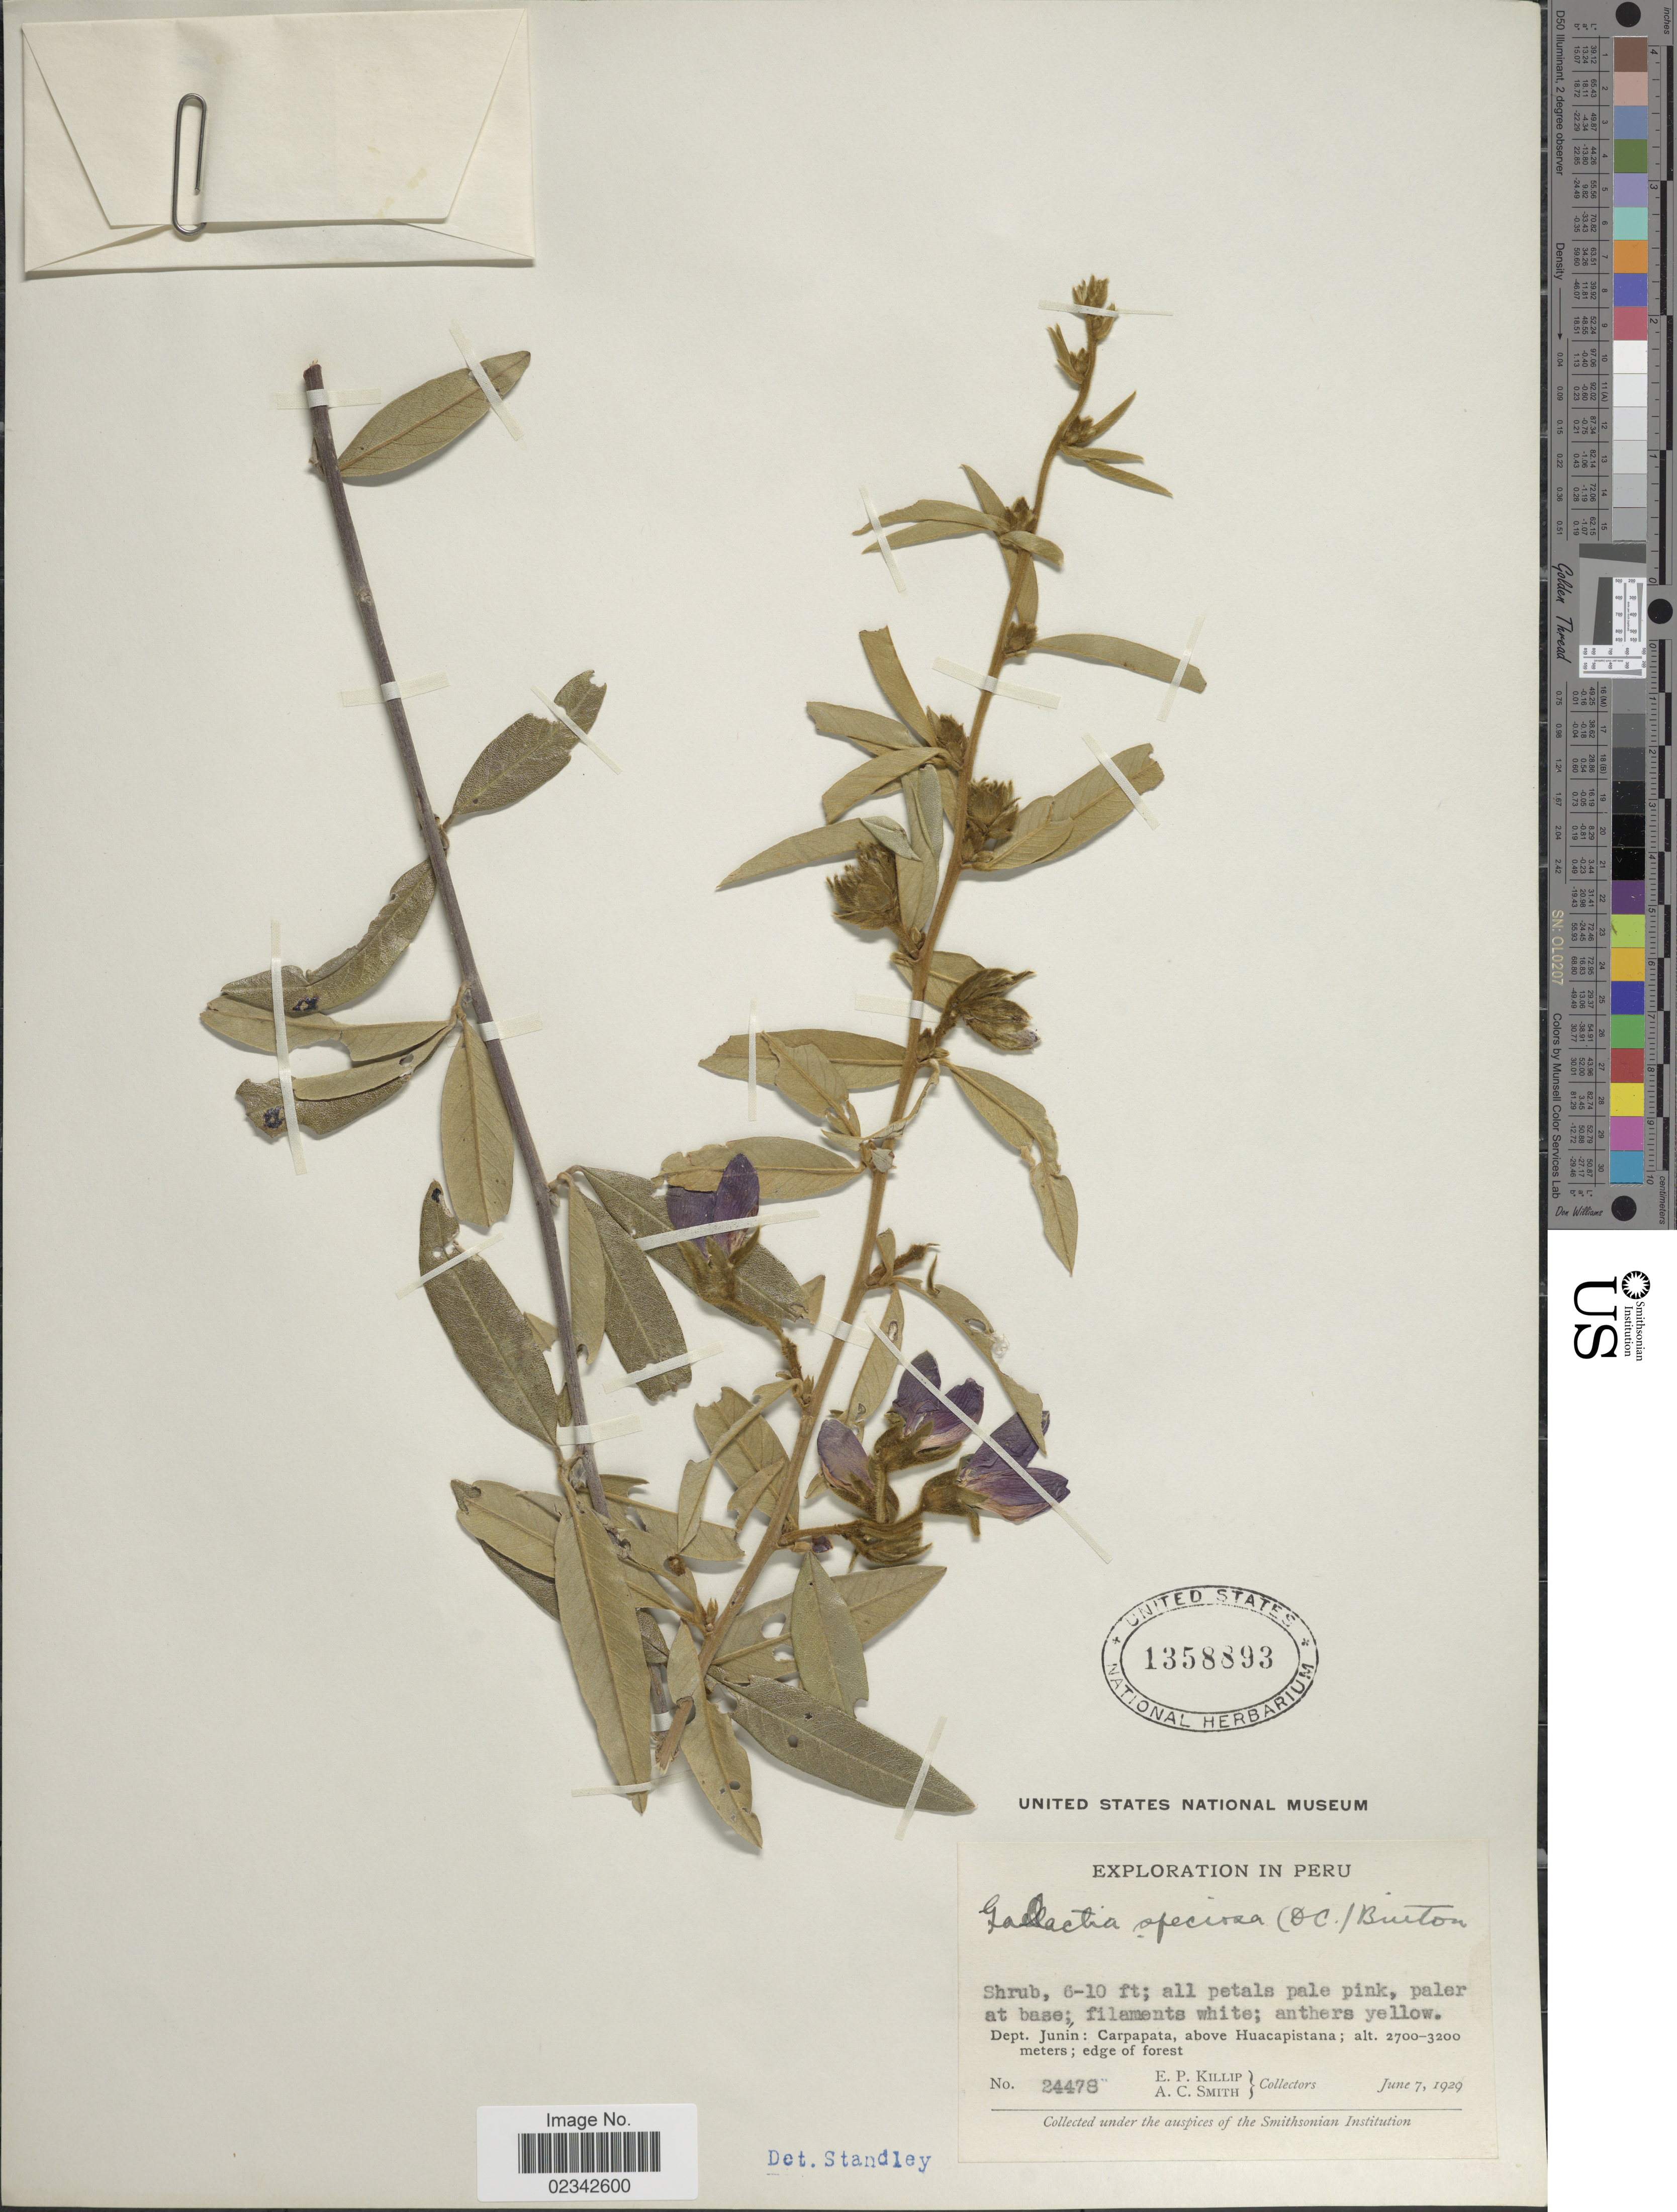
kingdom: Plantae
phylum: Tracheophyta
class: Magnoliopsida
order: Fabales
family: Fabaceae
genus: Collaea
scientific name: Collaea speciosa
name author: (Loisel.) DC.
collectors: E. P. Killip & A. C. Smith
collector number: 24478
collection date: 1929-06-07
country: Peru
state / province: Junín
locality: Carpapata, above Huacapistana, edge of forest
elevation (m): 2700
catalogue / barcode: US 1358893